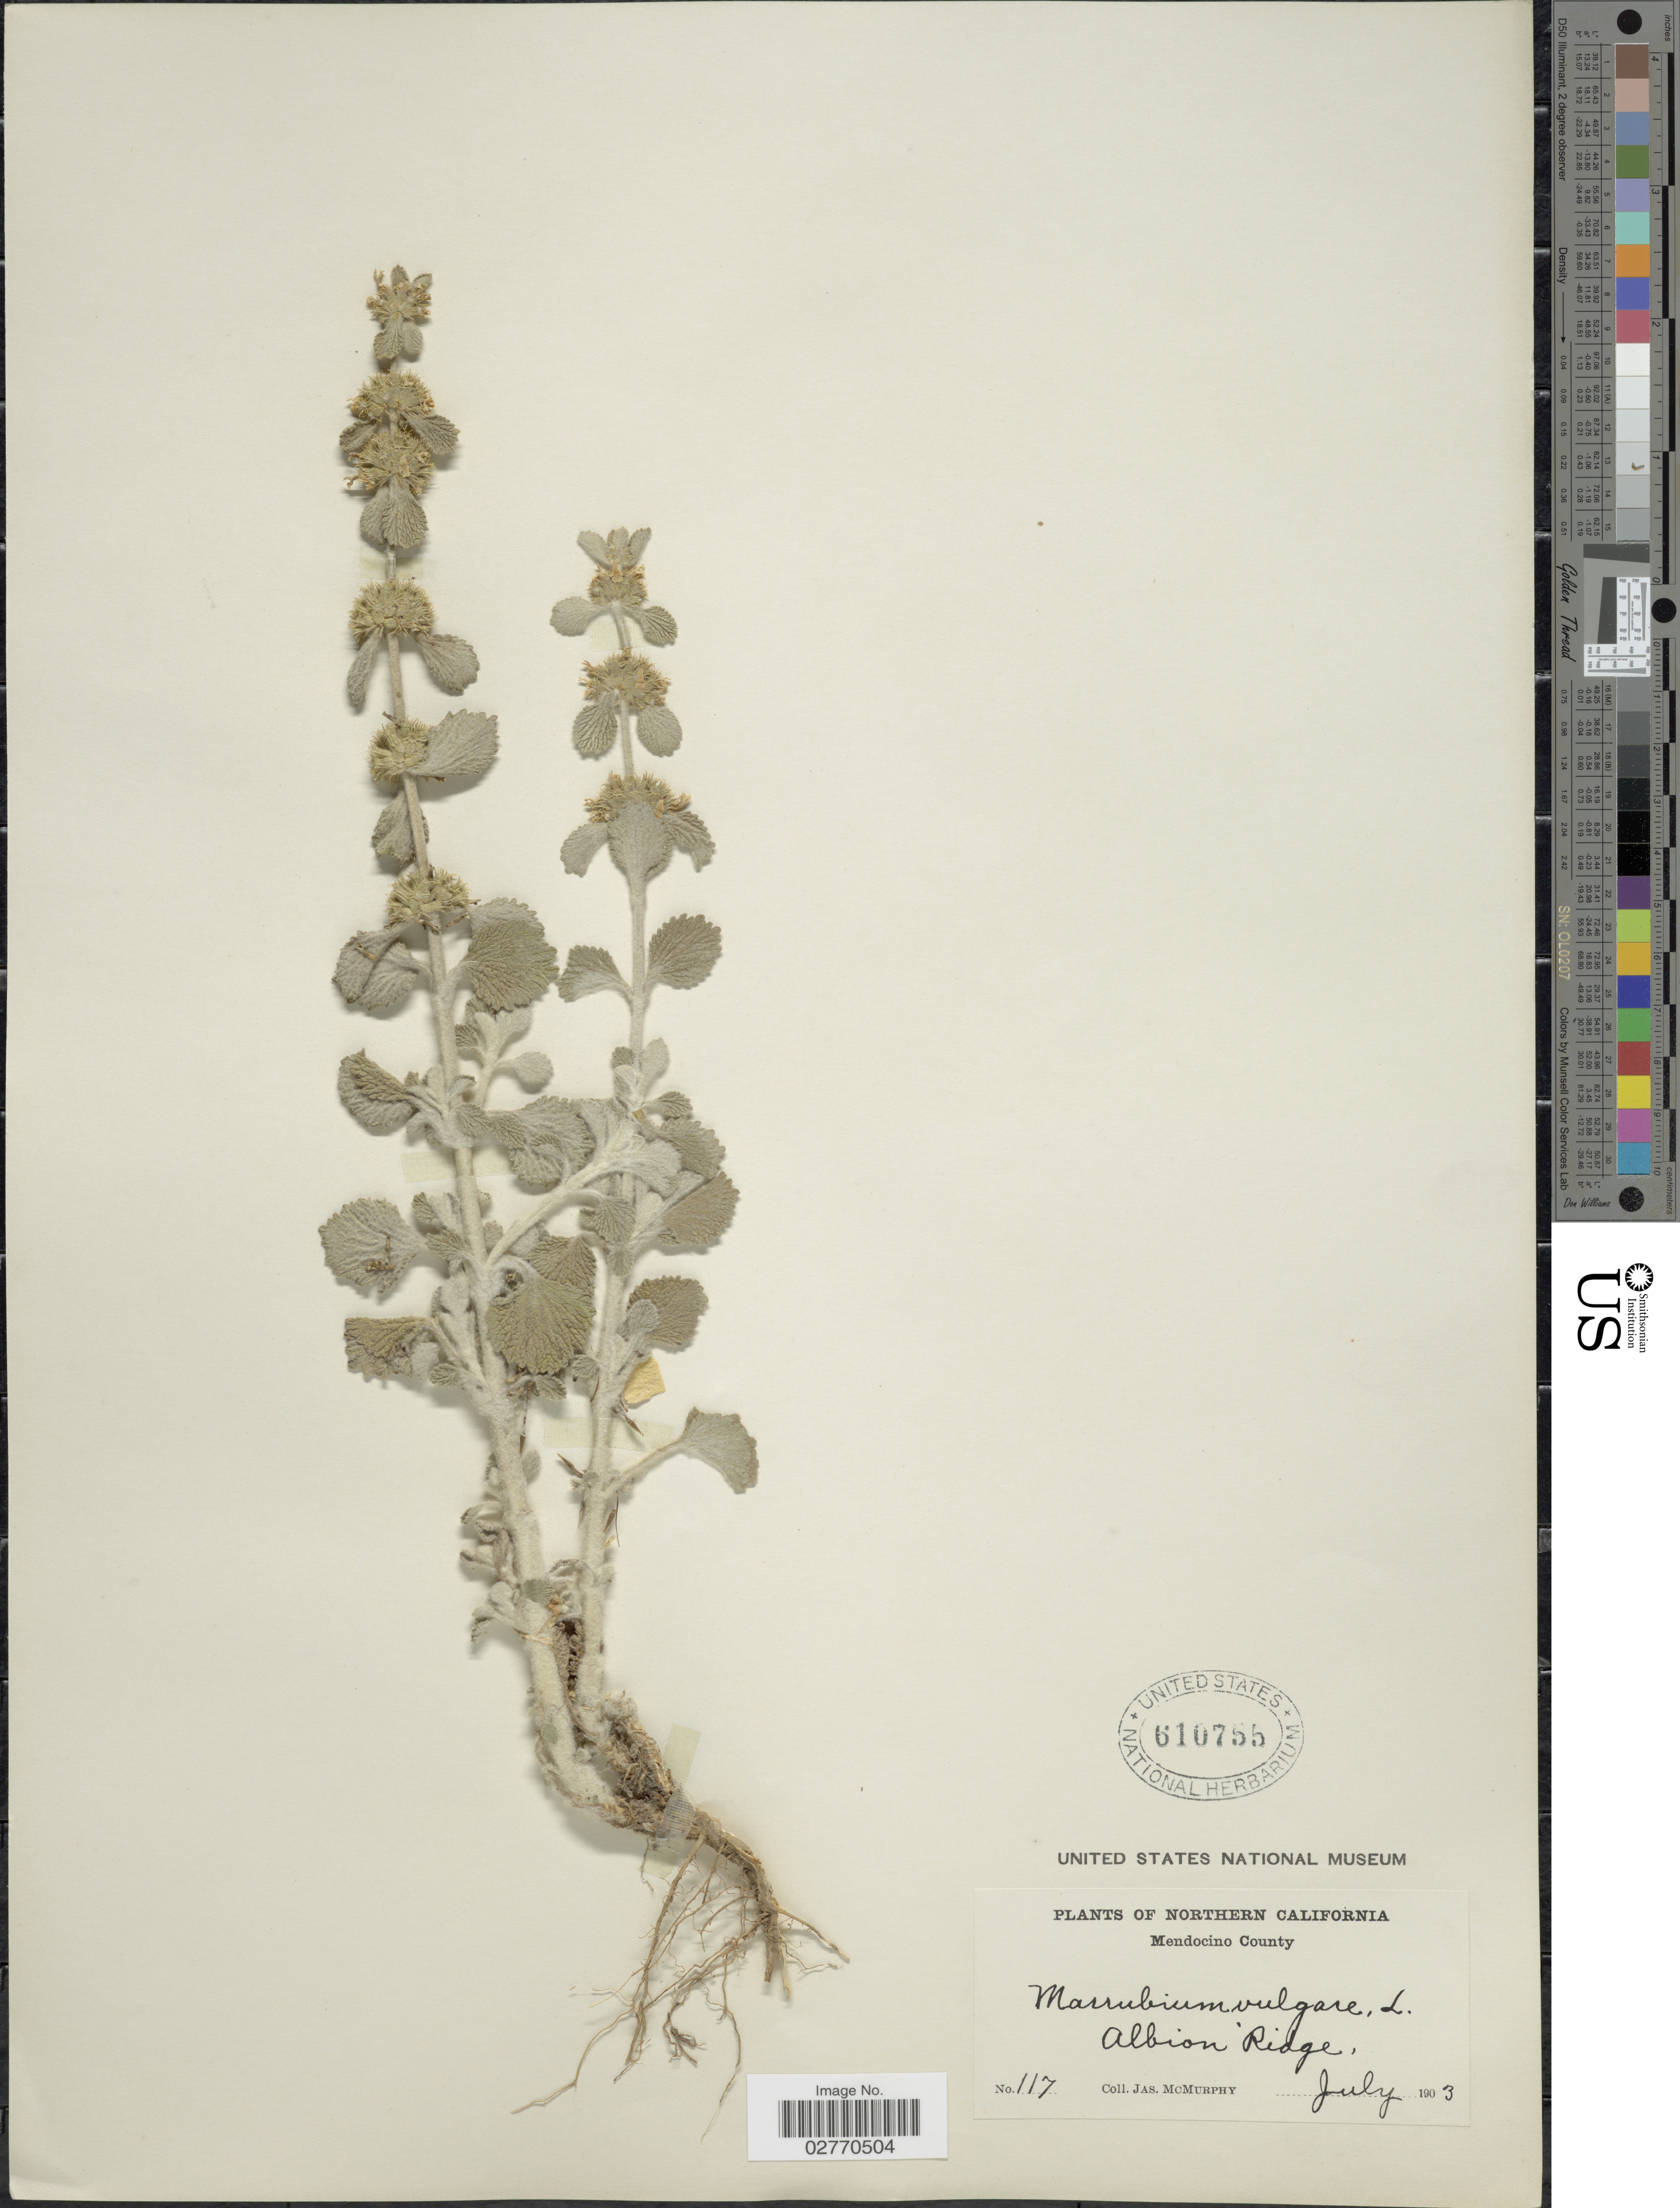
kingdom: Plantae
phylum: Tracheophyta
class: Magnoliopsida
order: Lamiales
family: Lamiaceae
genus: Marrubium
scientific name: Marrubium vulgare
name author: L.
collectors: J. McMurphy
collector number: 117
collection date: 1903-07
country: United States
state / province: California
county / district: Mendocino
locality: Northern California, Mendocino County, Albion Ridge.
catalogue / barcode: US 610755